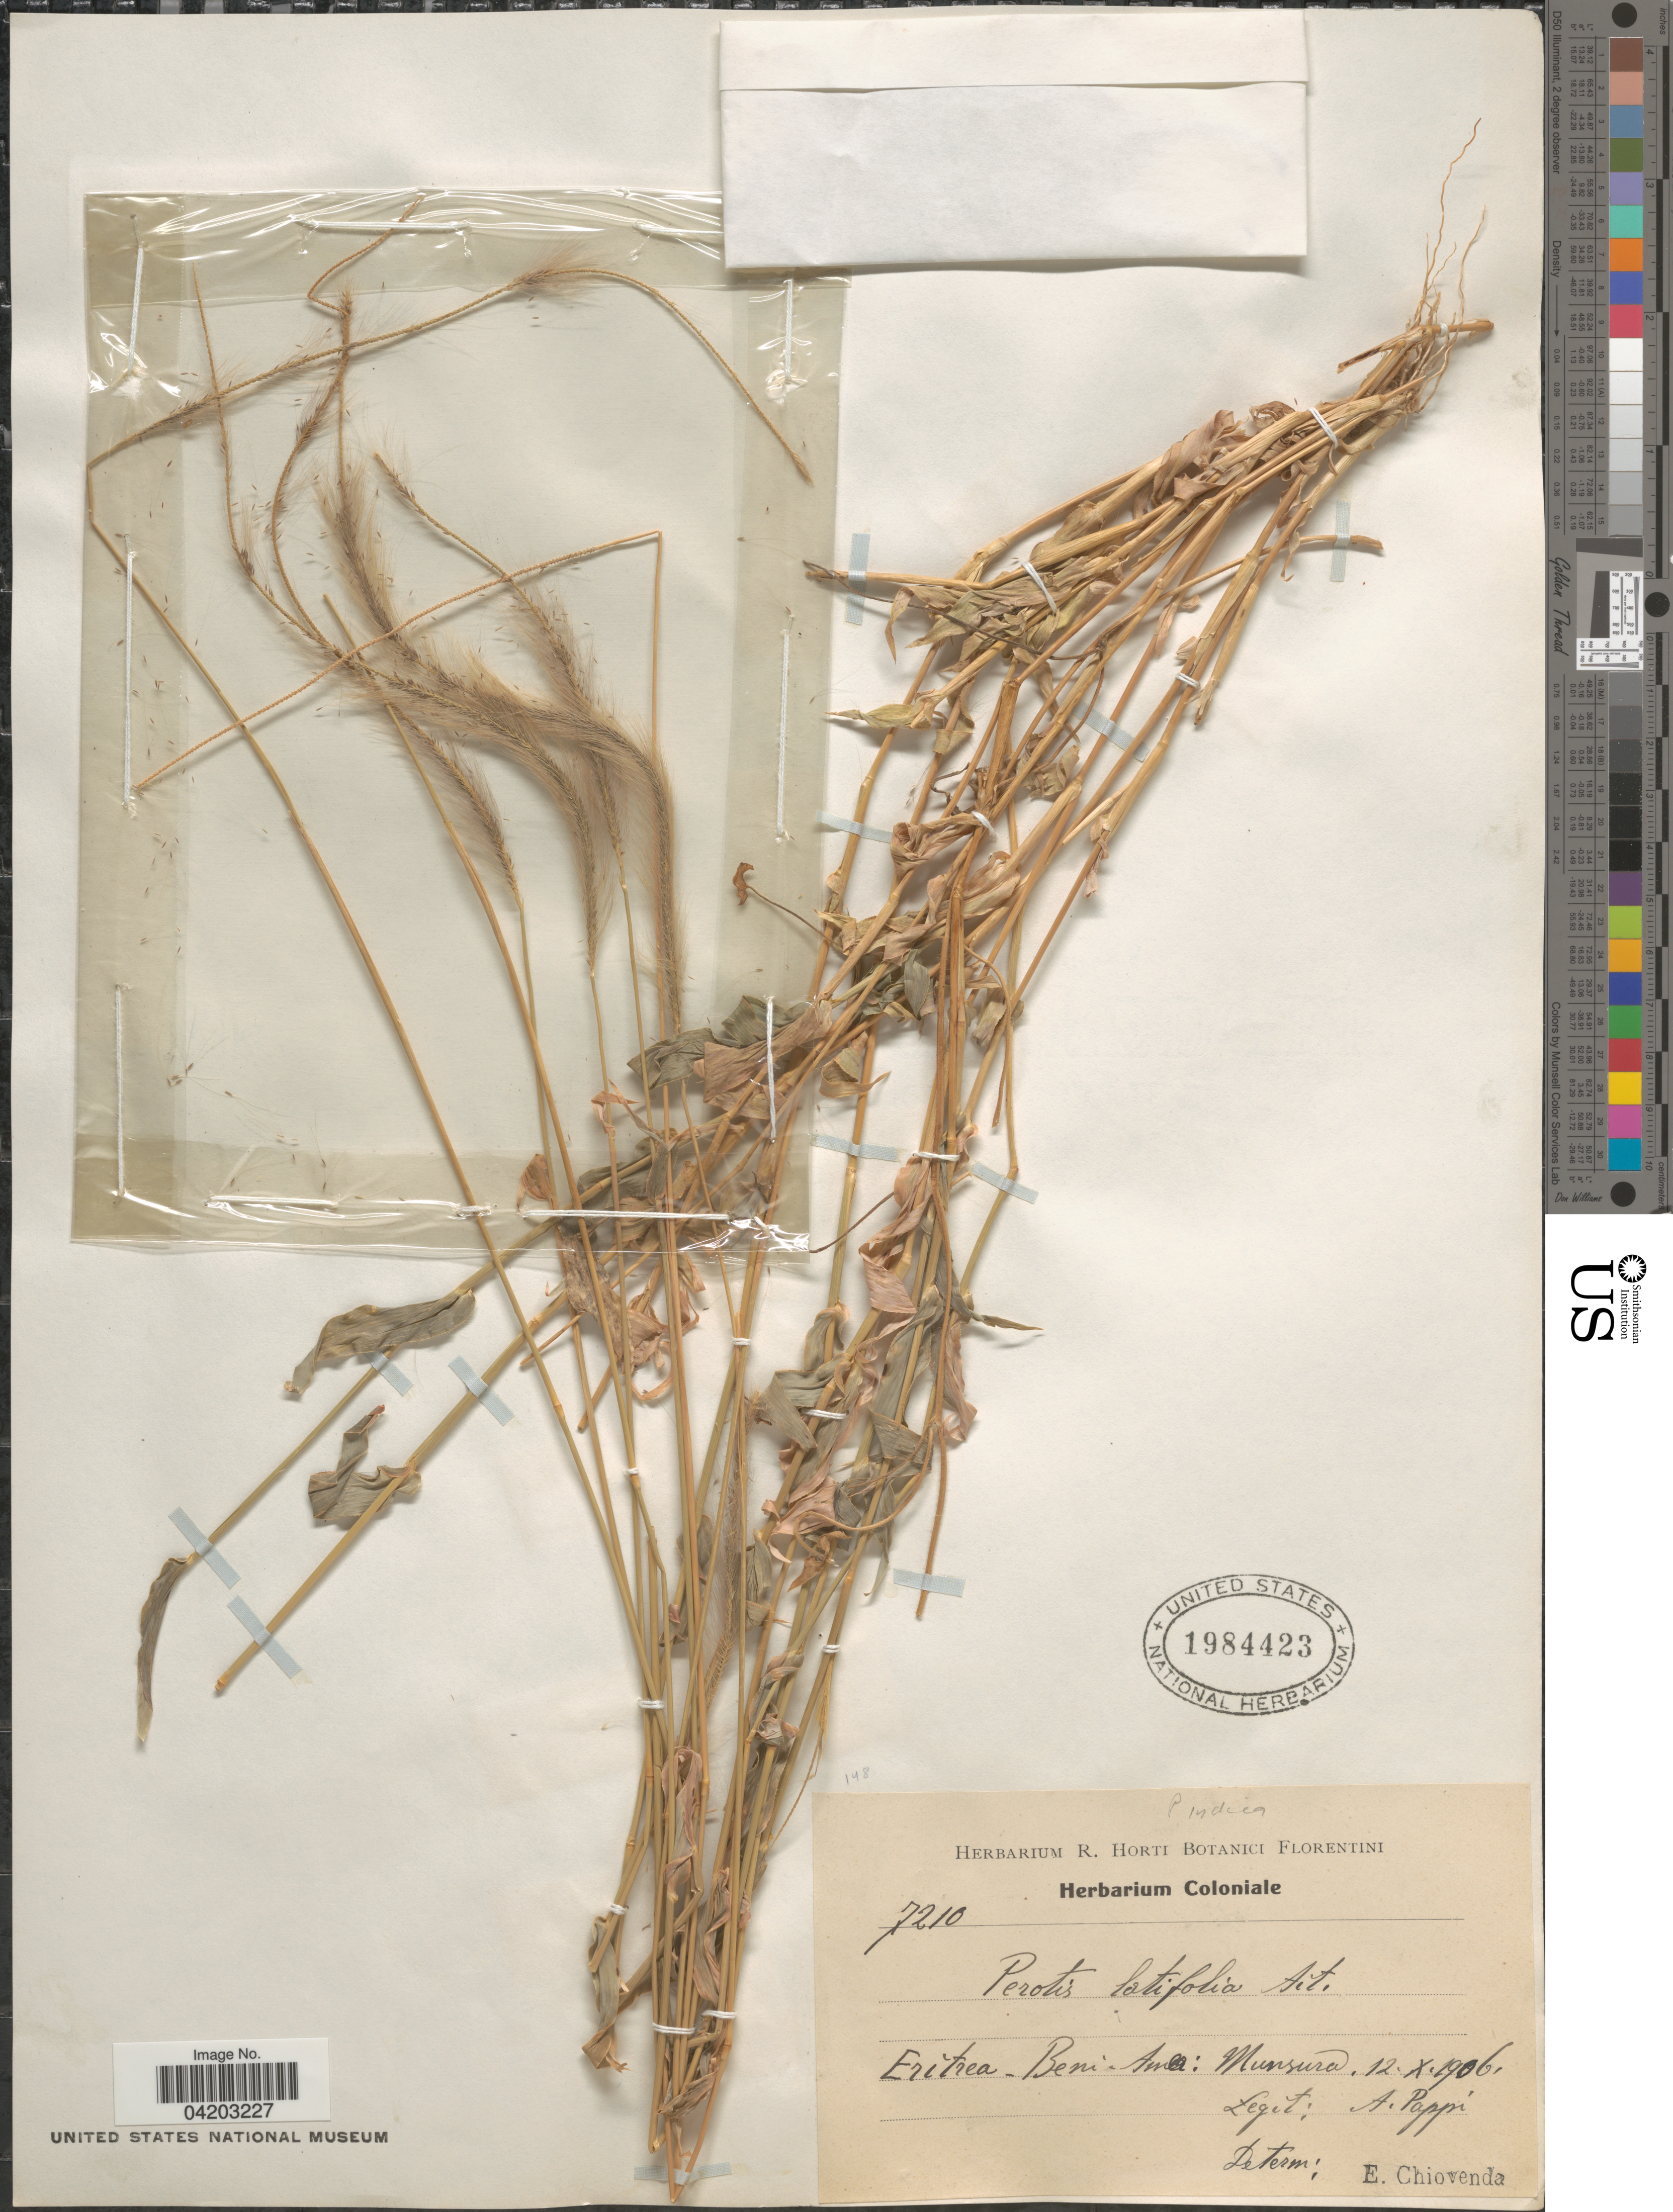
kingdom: Plantae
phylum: Tracheophyta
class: Liliopsida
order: Poales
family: Poaceae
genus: Perotis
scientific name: Perotis indica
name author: (L.) Kuntze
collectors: A. Pappi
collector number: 7210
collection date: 1906-10-12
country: Eritrea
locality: Beni-Amer: Munsura.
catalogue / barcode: US 1984423